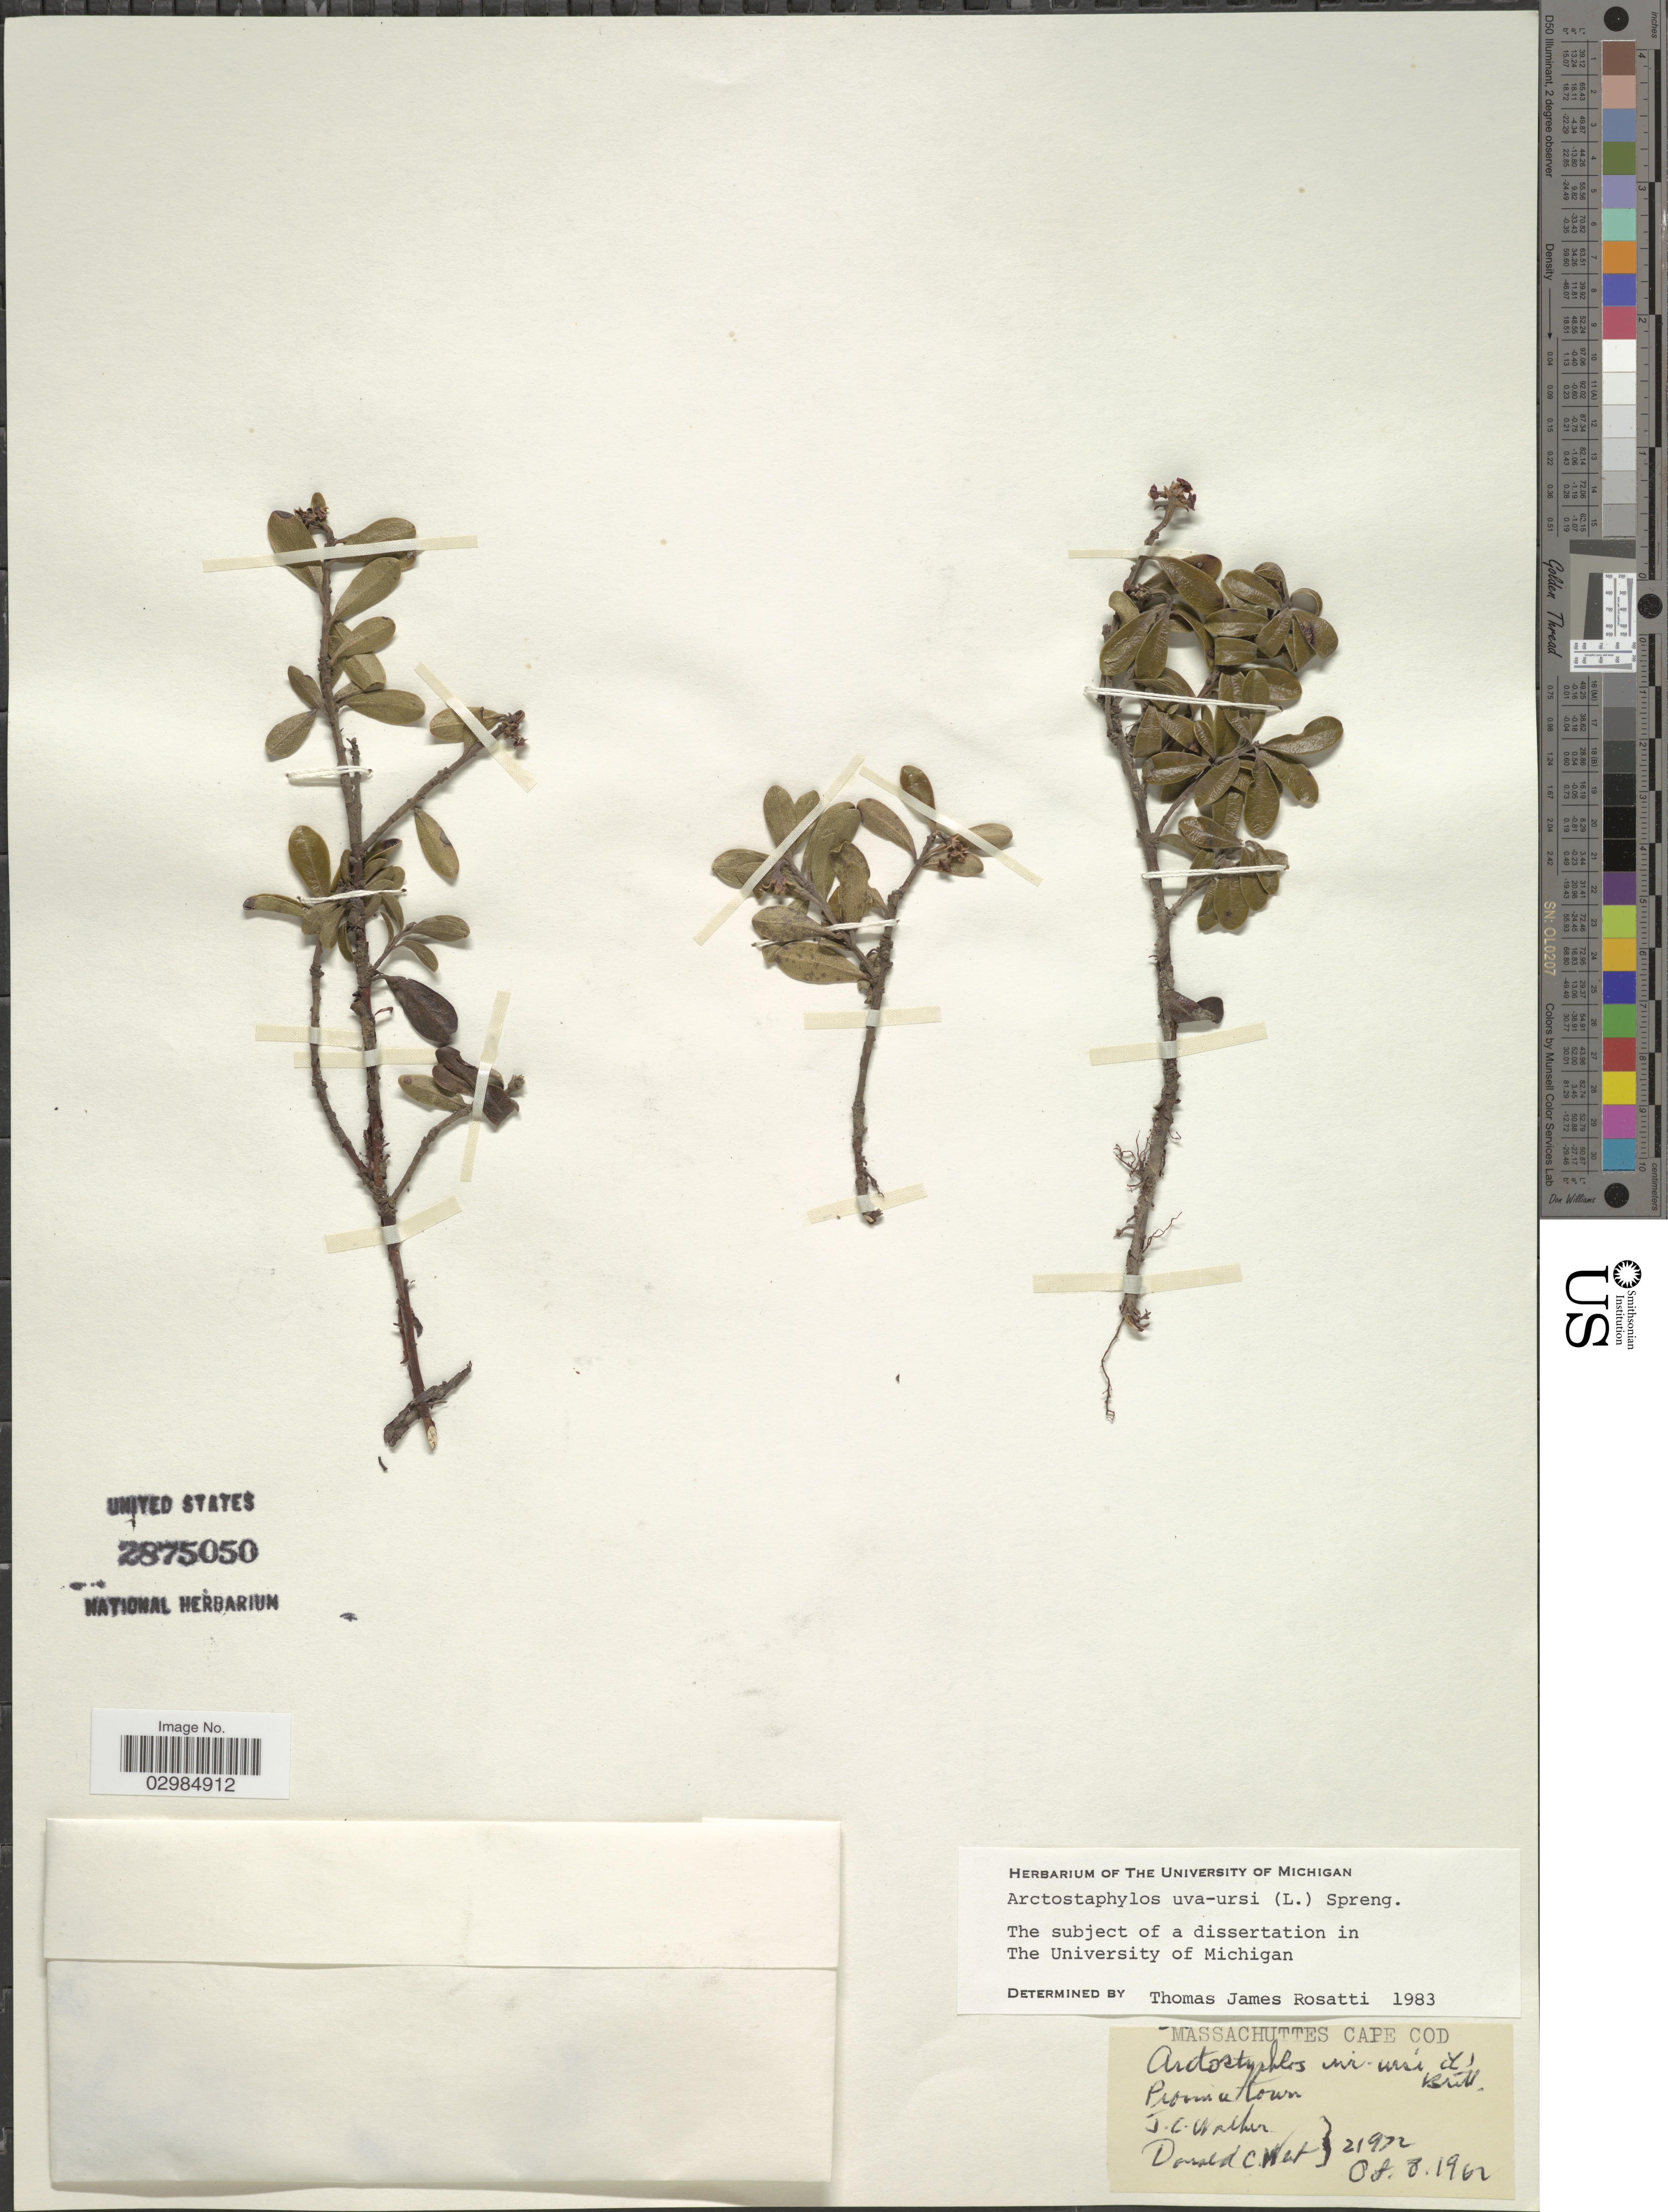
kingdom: Plantae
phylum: Tracheophyta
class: Magnoliopsida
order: Ericales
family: Ericaceae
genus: Arctostaphylos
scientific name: Arctostaphylos uva-ursi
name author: (L.) Spreng.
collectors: J. Walker & D. Wert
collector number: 21922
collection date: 1962-10-08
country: United States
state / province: Massachusetts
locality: Cape Cod. Province Towns.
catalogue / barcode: US 2875050